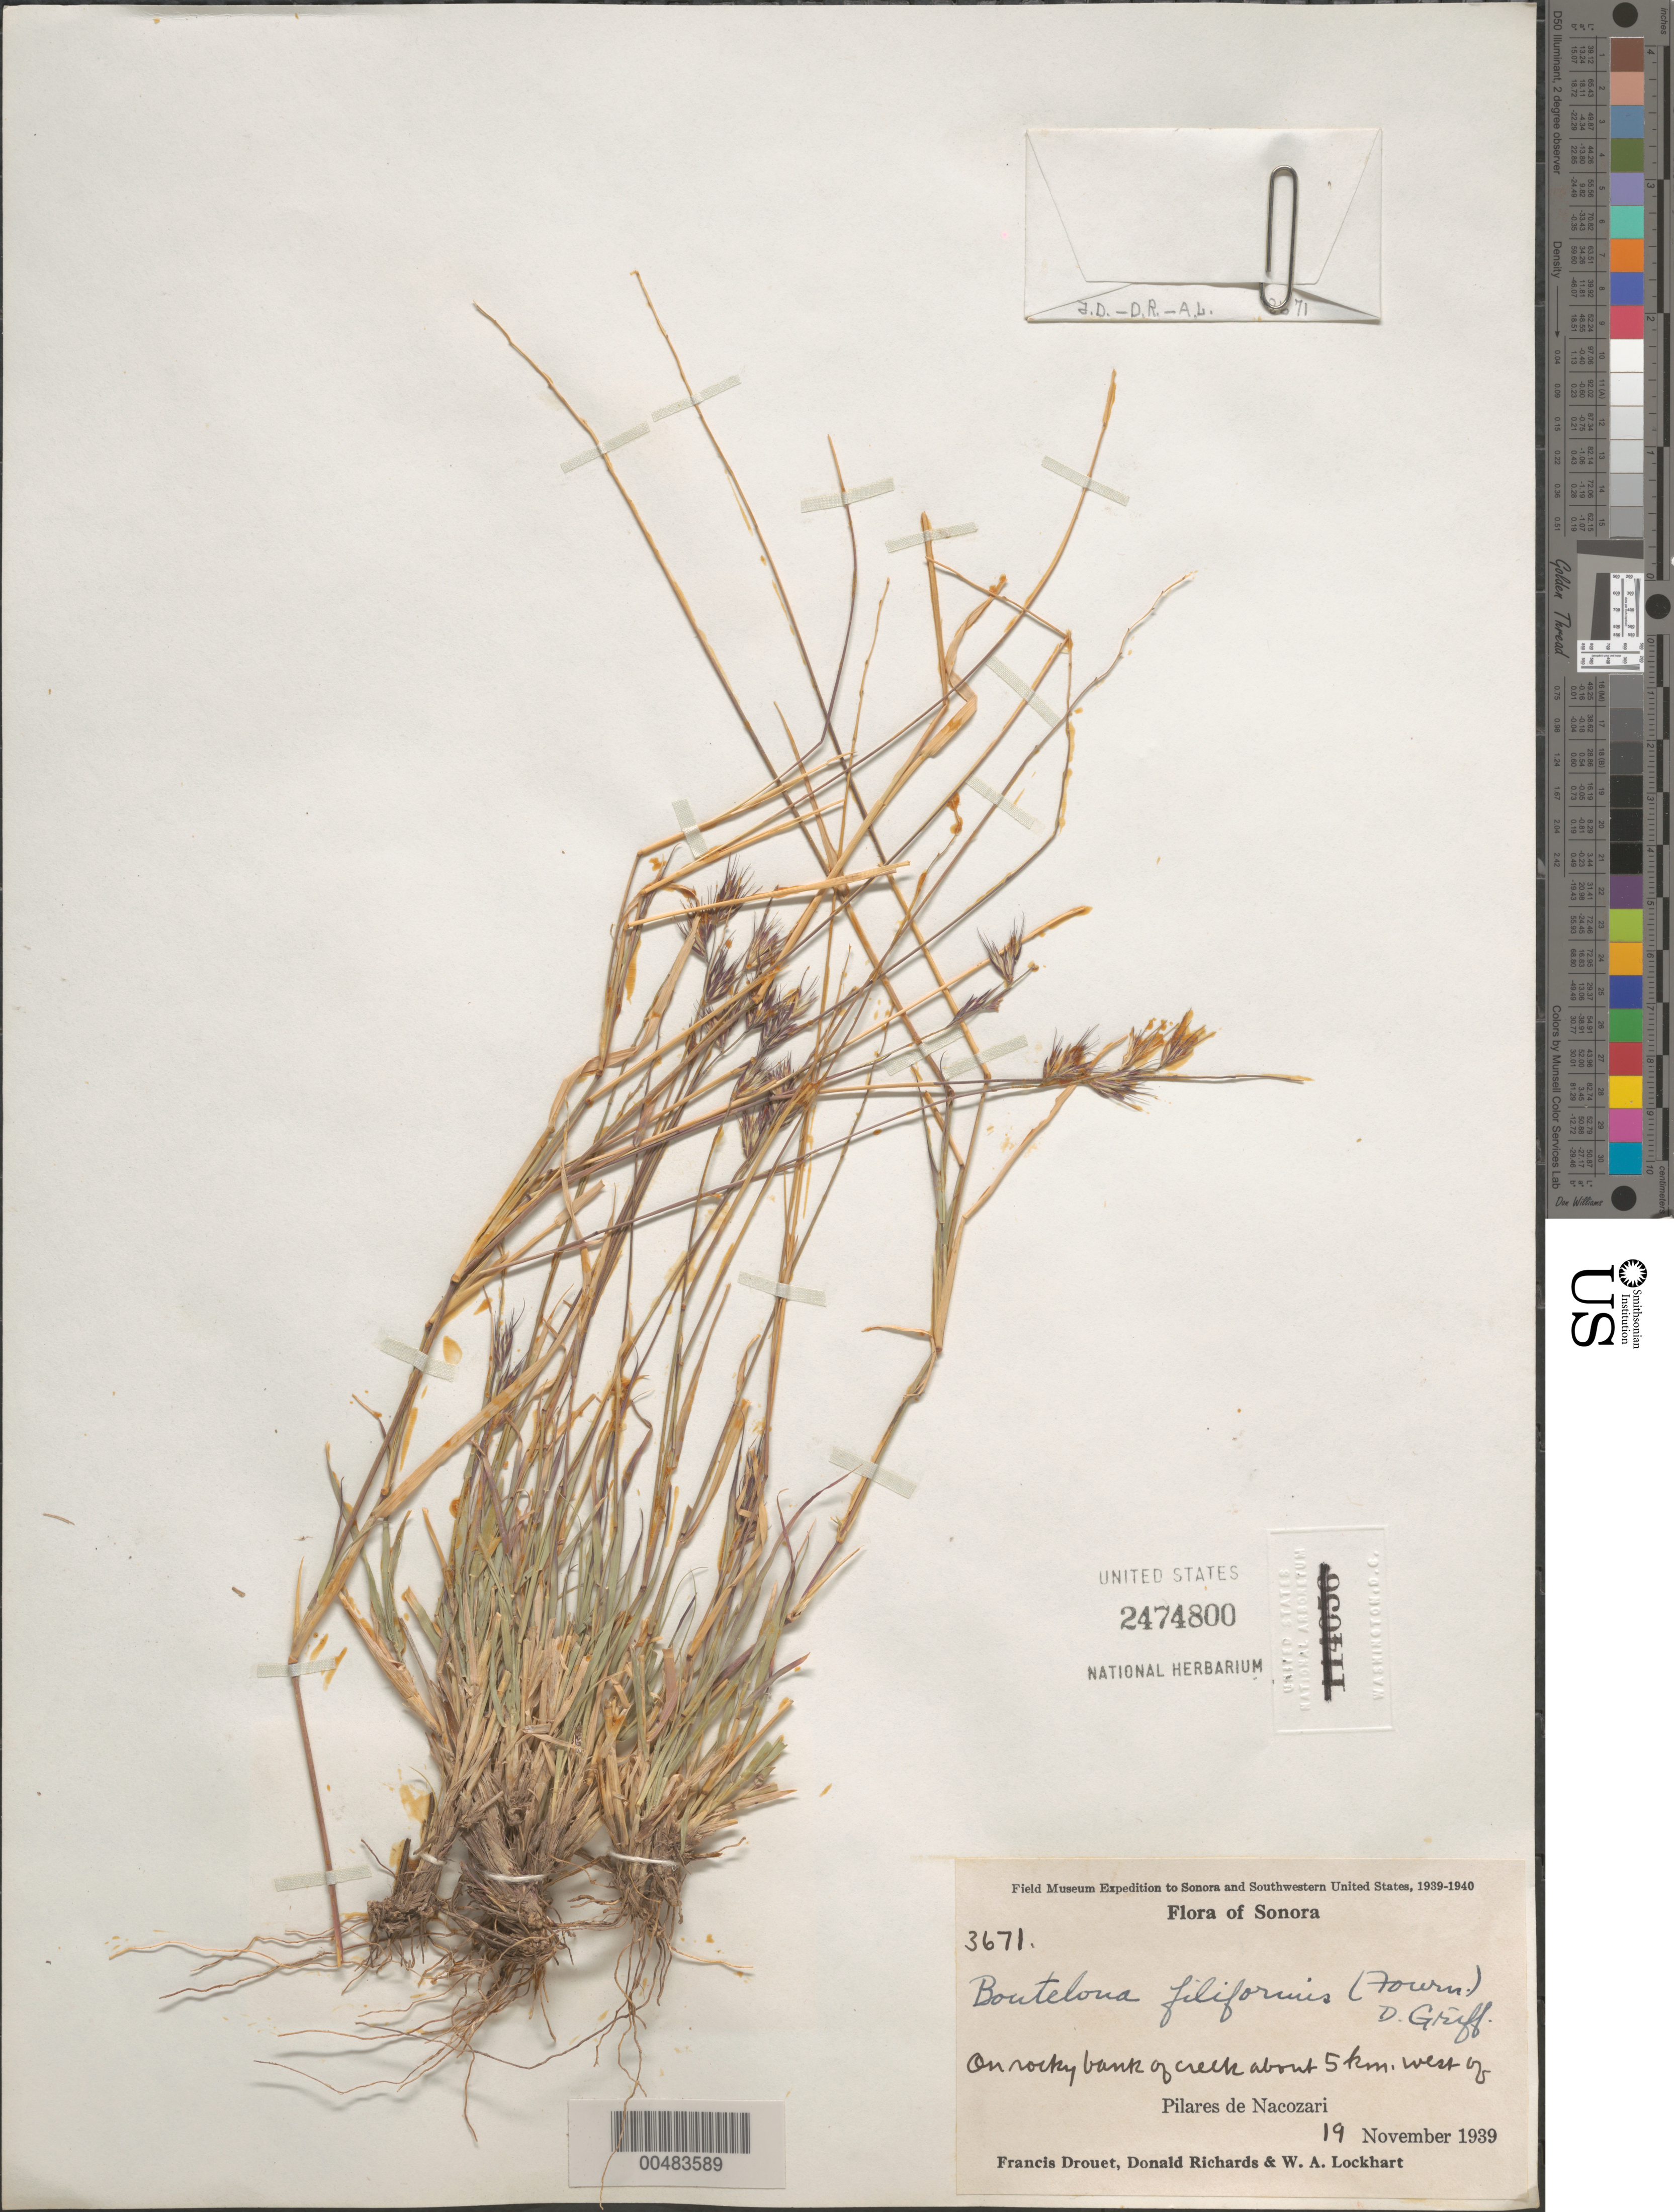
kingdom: Plantae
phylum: Tracheophyta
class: Liliopsida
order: Poales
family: Poaceae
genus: Bouteloua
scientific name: Bouteloua repens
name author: (Kunth) Scribn. & Merr.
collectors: F. E. Drouet, D. Richards & W. Lockhart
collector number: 3671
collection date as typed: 19 Nov 1939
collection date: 1939-11-19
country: Mexico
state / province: Sonora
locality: About 5 km W of Pilares de Nacozari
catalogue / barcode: US 2474800